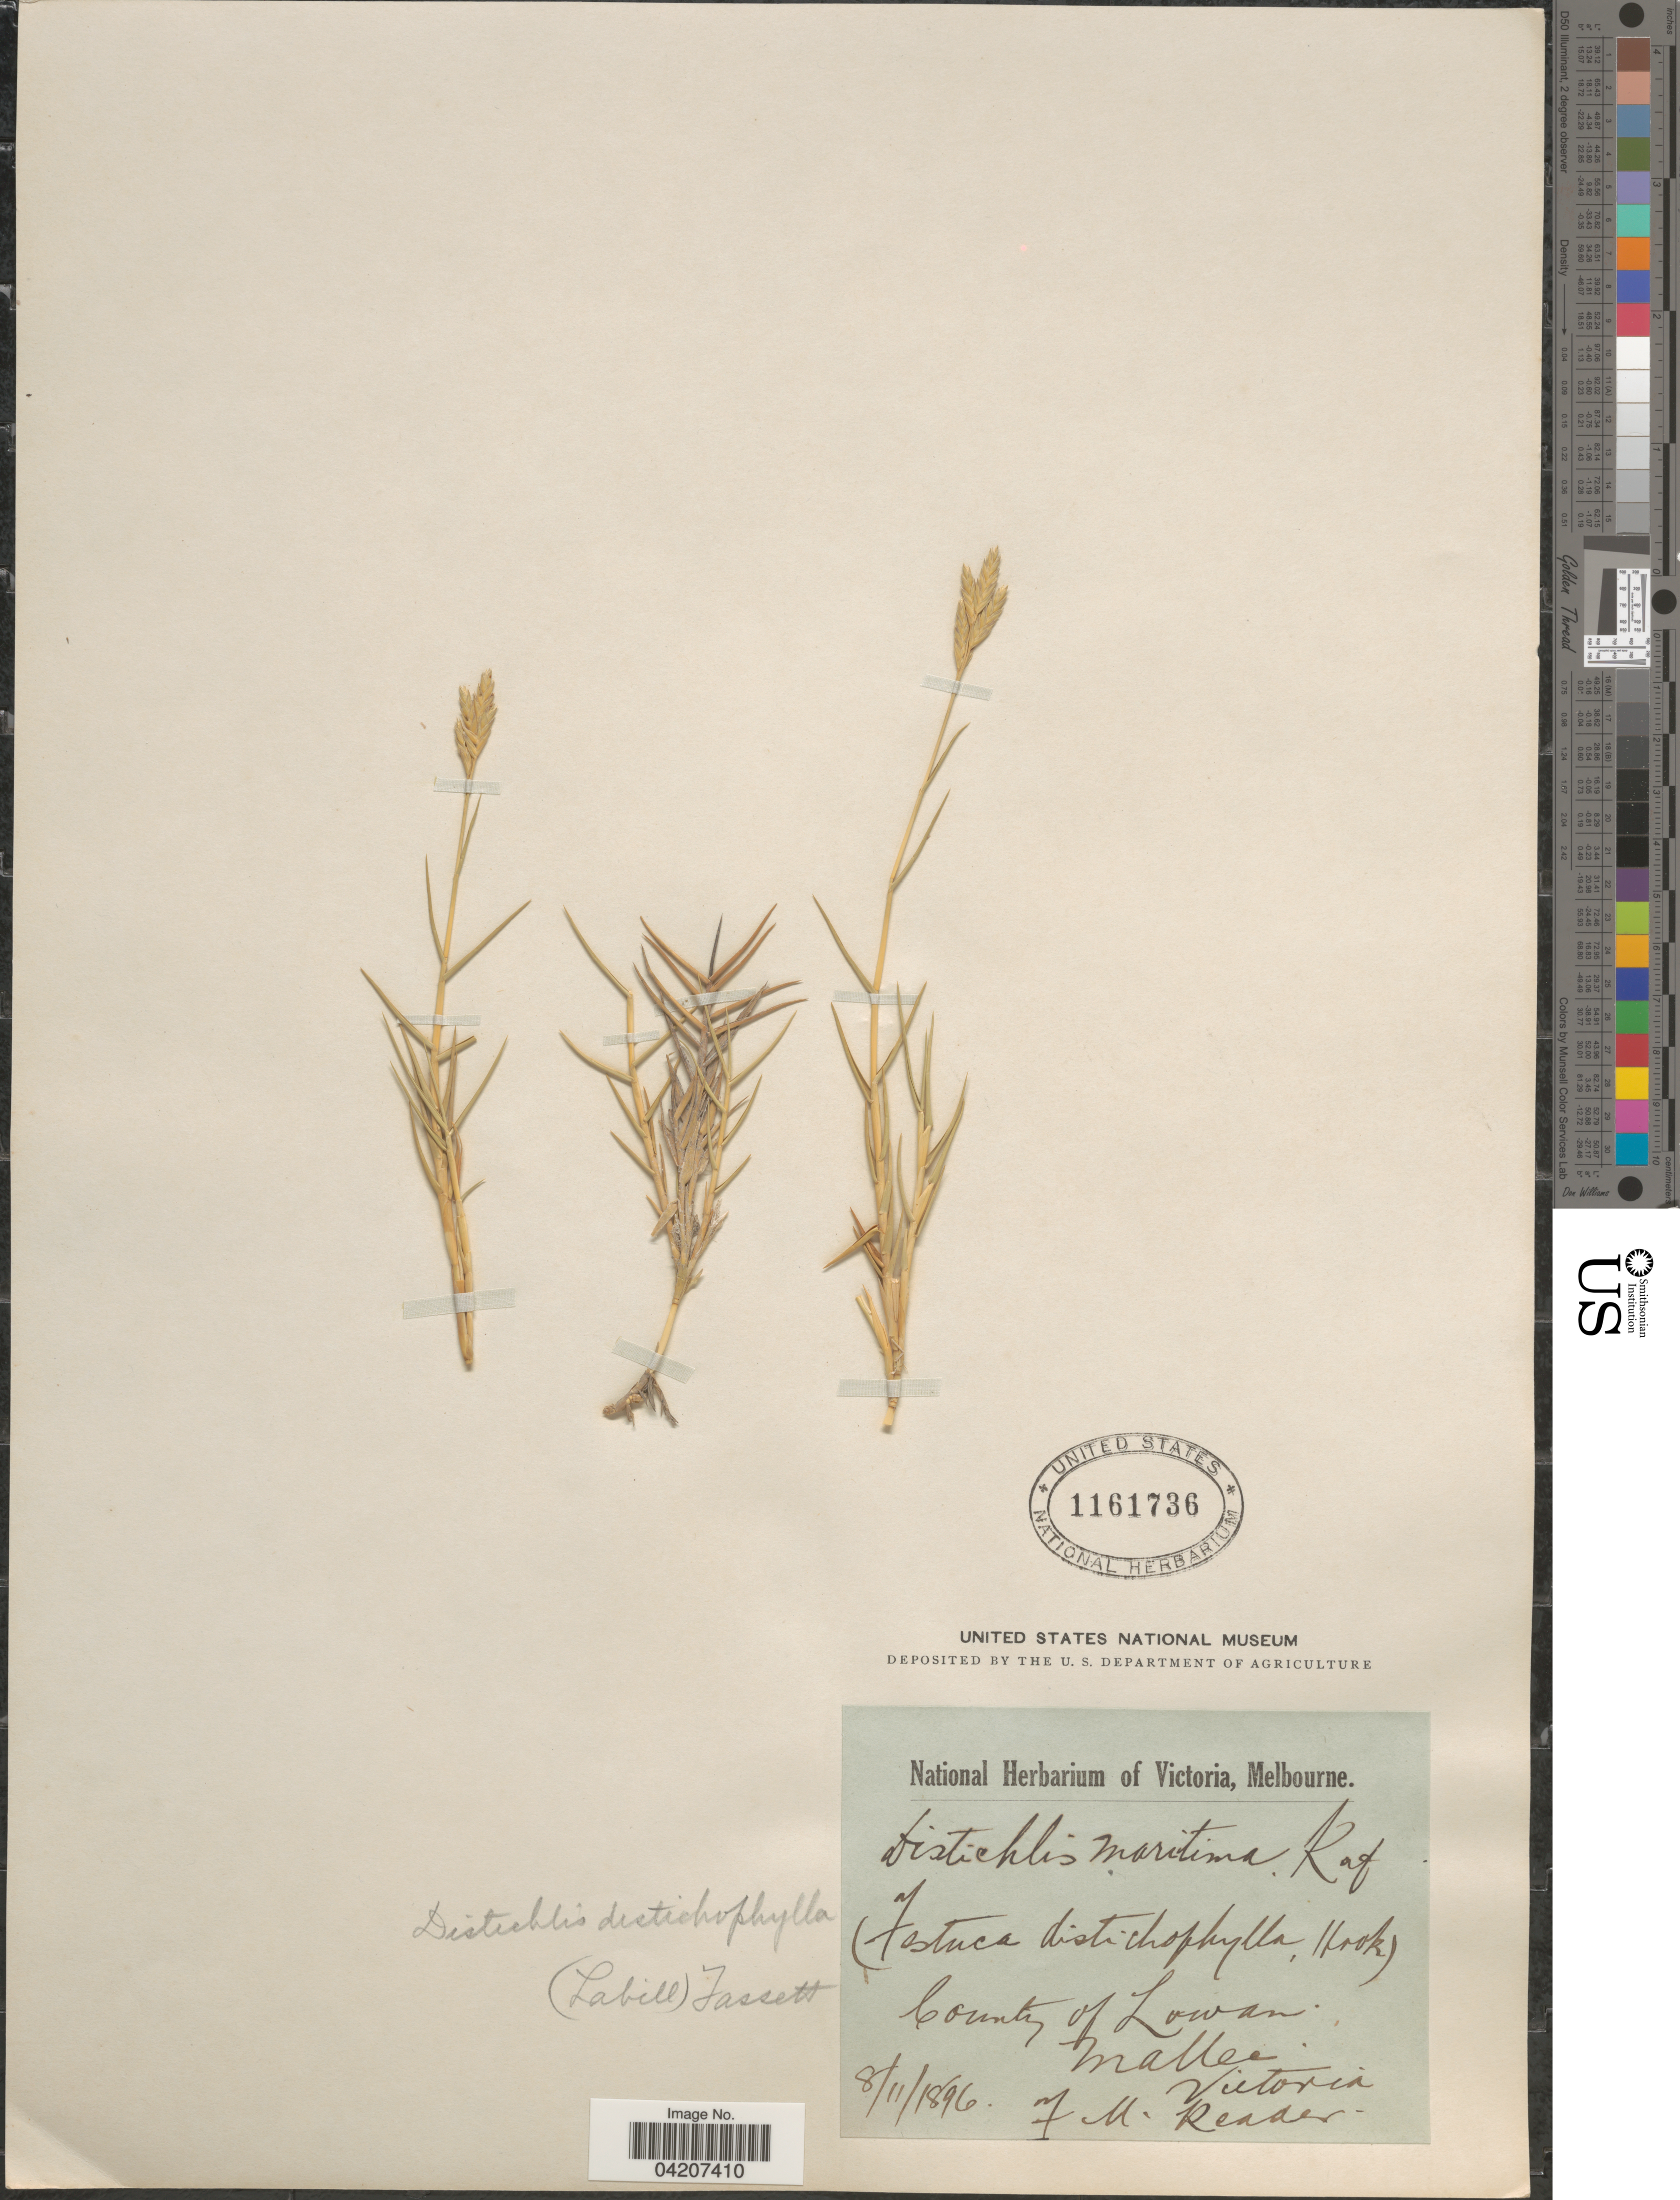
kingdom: Plantae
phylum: Tracheophyta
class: Liliopsida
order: Poales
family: Poaceae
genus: Distichlis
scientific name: Distichlis spicata subsp. stricta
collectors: F. Reader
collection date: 1896-11-08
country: Australia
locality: County of Lowan. Mallee. Victoria.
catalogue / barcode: US 1161736